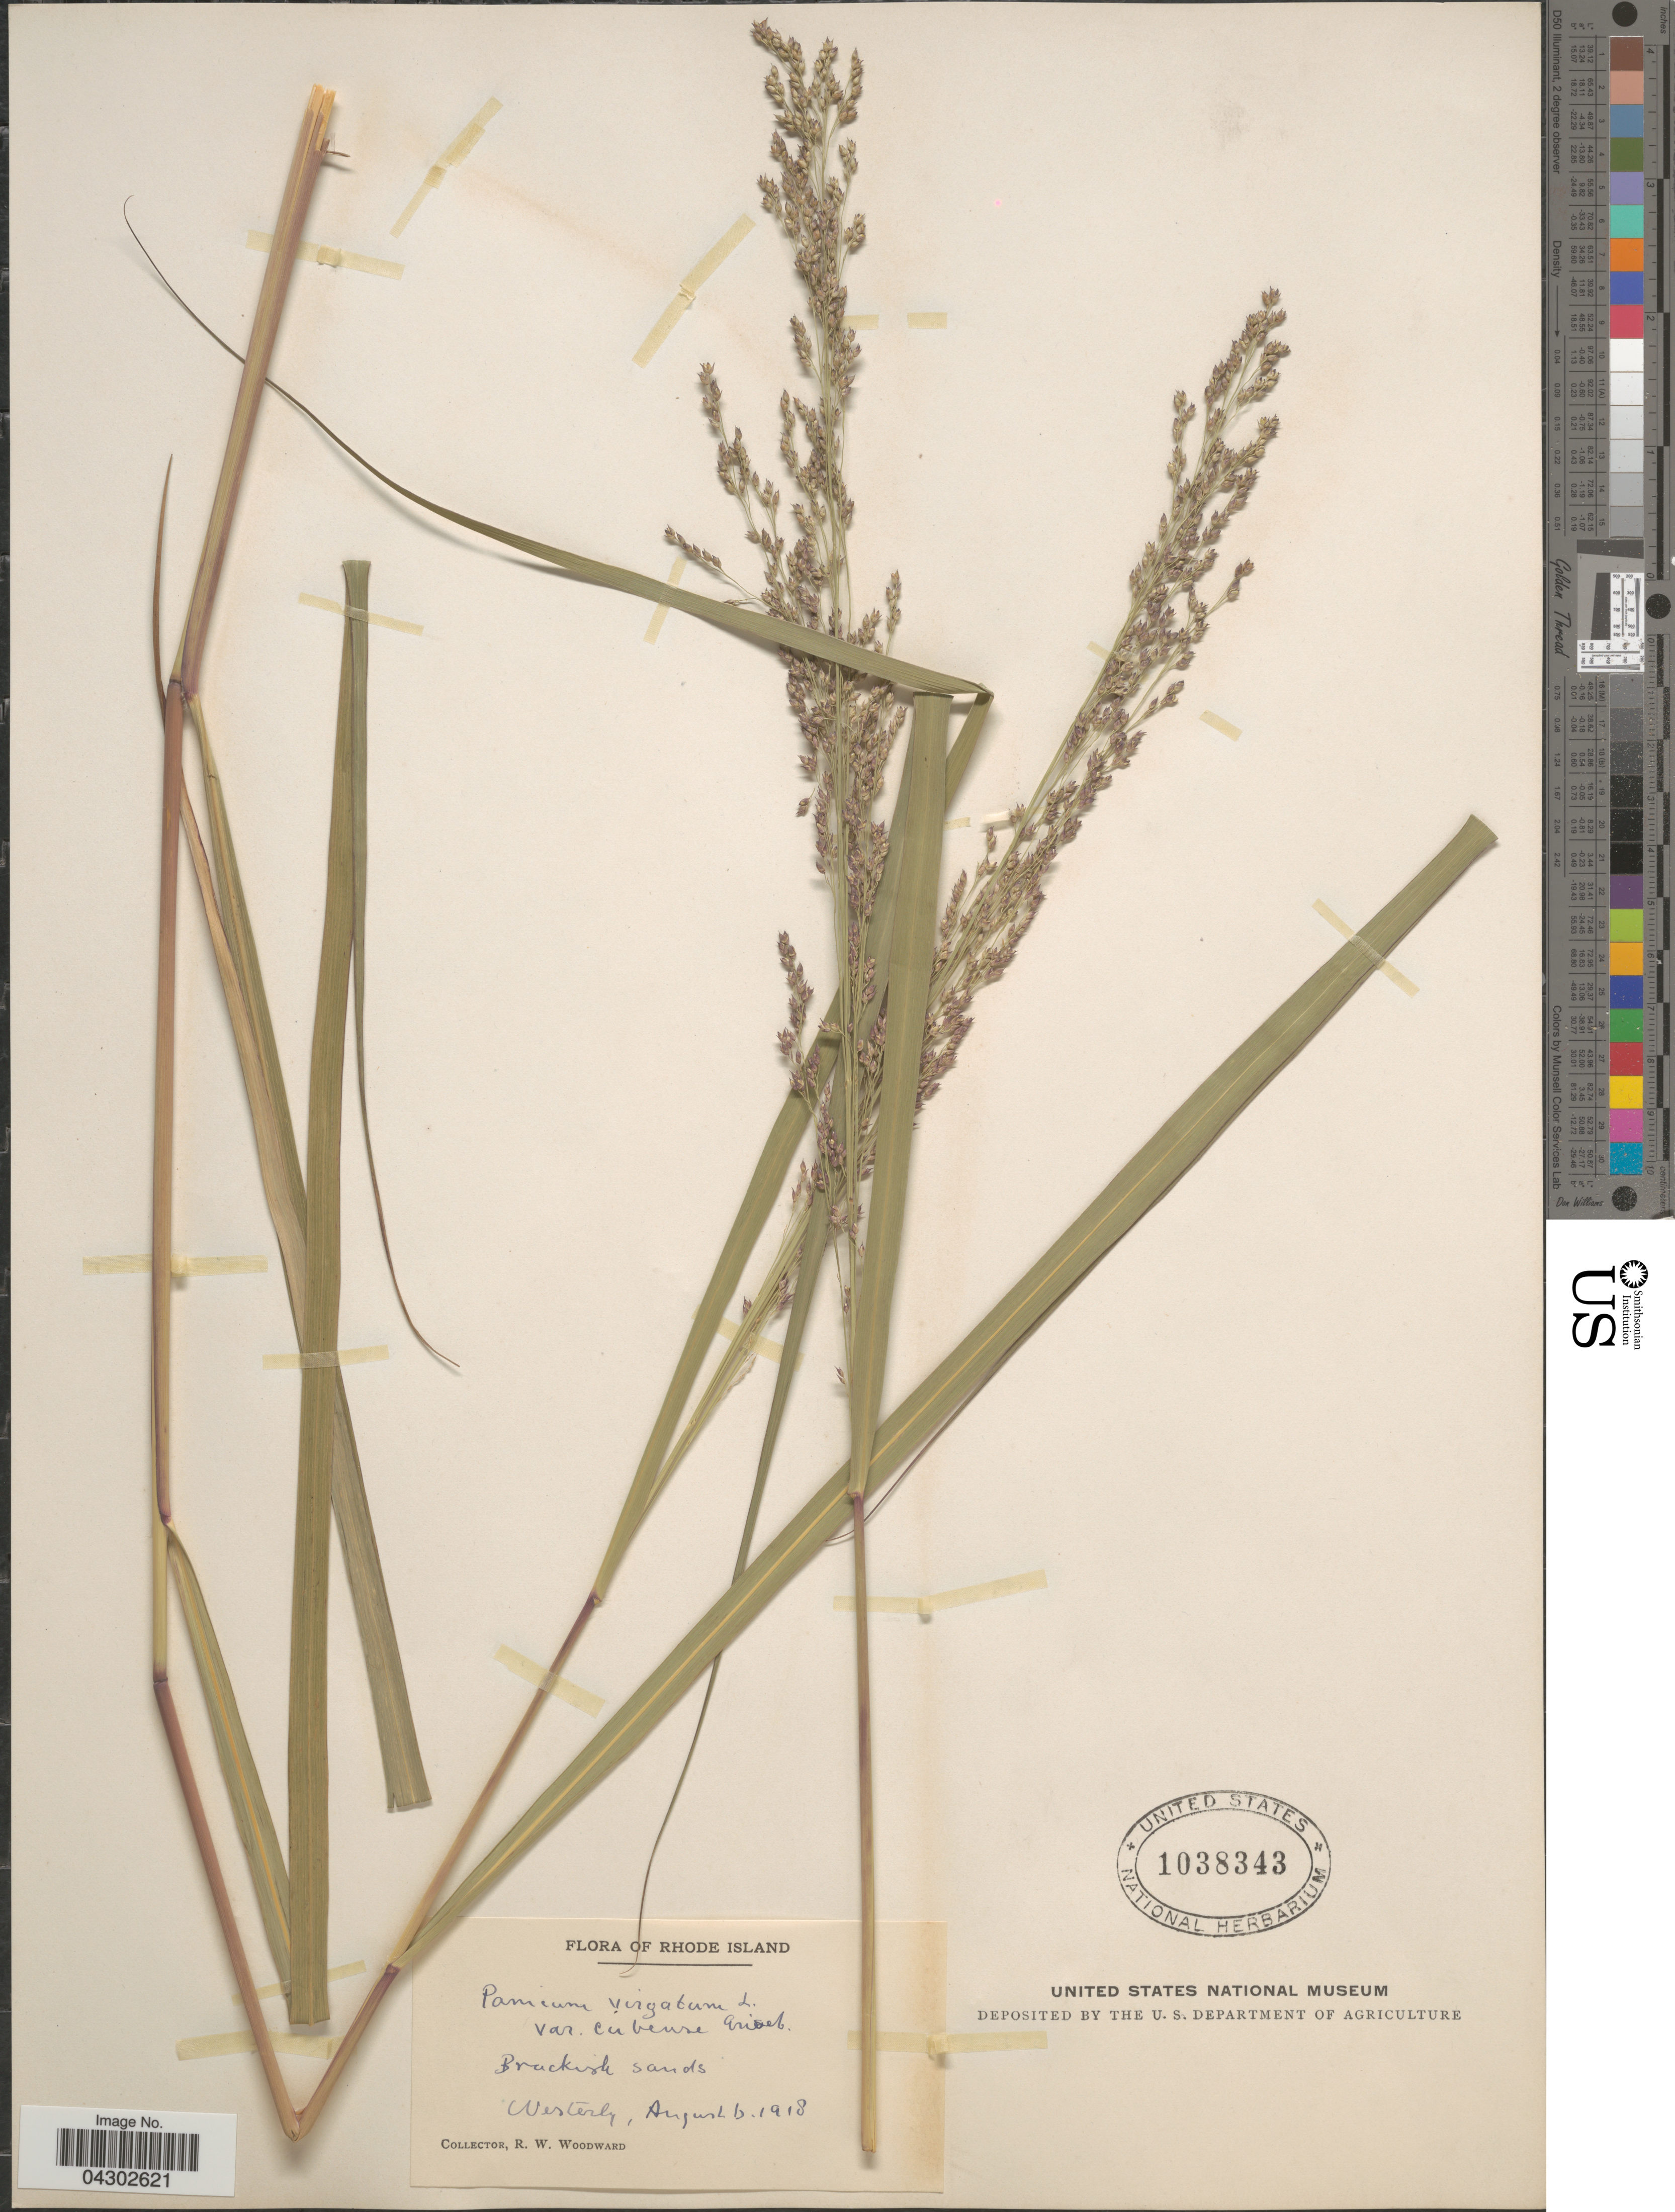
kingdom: Plantae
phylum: Tracheophyta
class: Liliopsida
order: Poales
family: Poaceae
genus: Panicum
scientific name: Panicum virgatum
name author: L.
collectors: R. Woodward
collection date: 1918-08-06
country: United States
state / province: Rhode Island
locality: Brackish sands. Westerly.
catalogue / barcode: US 1038343